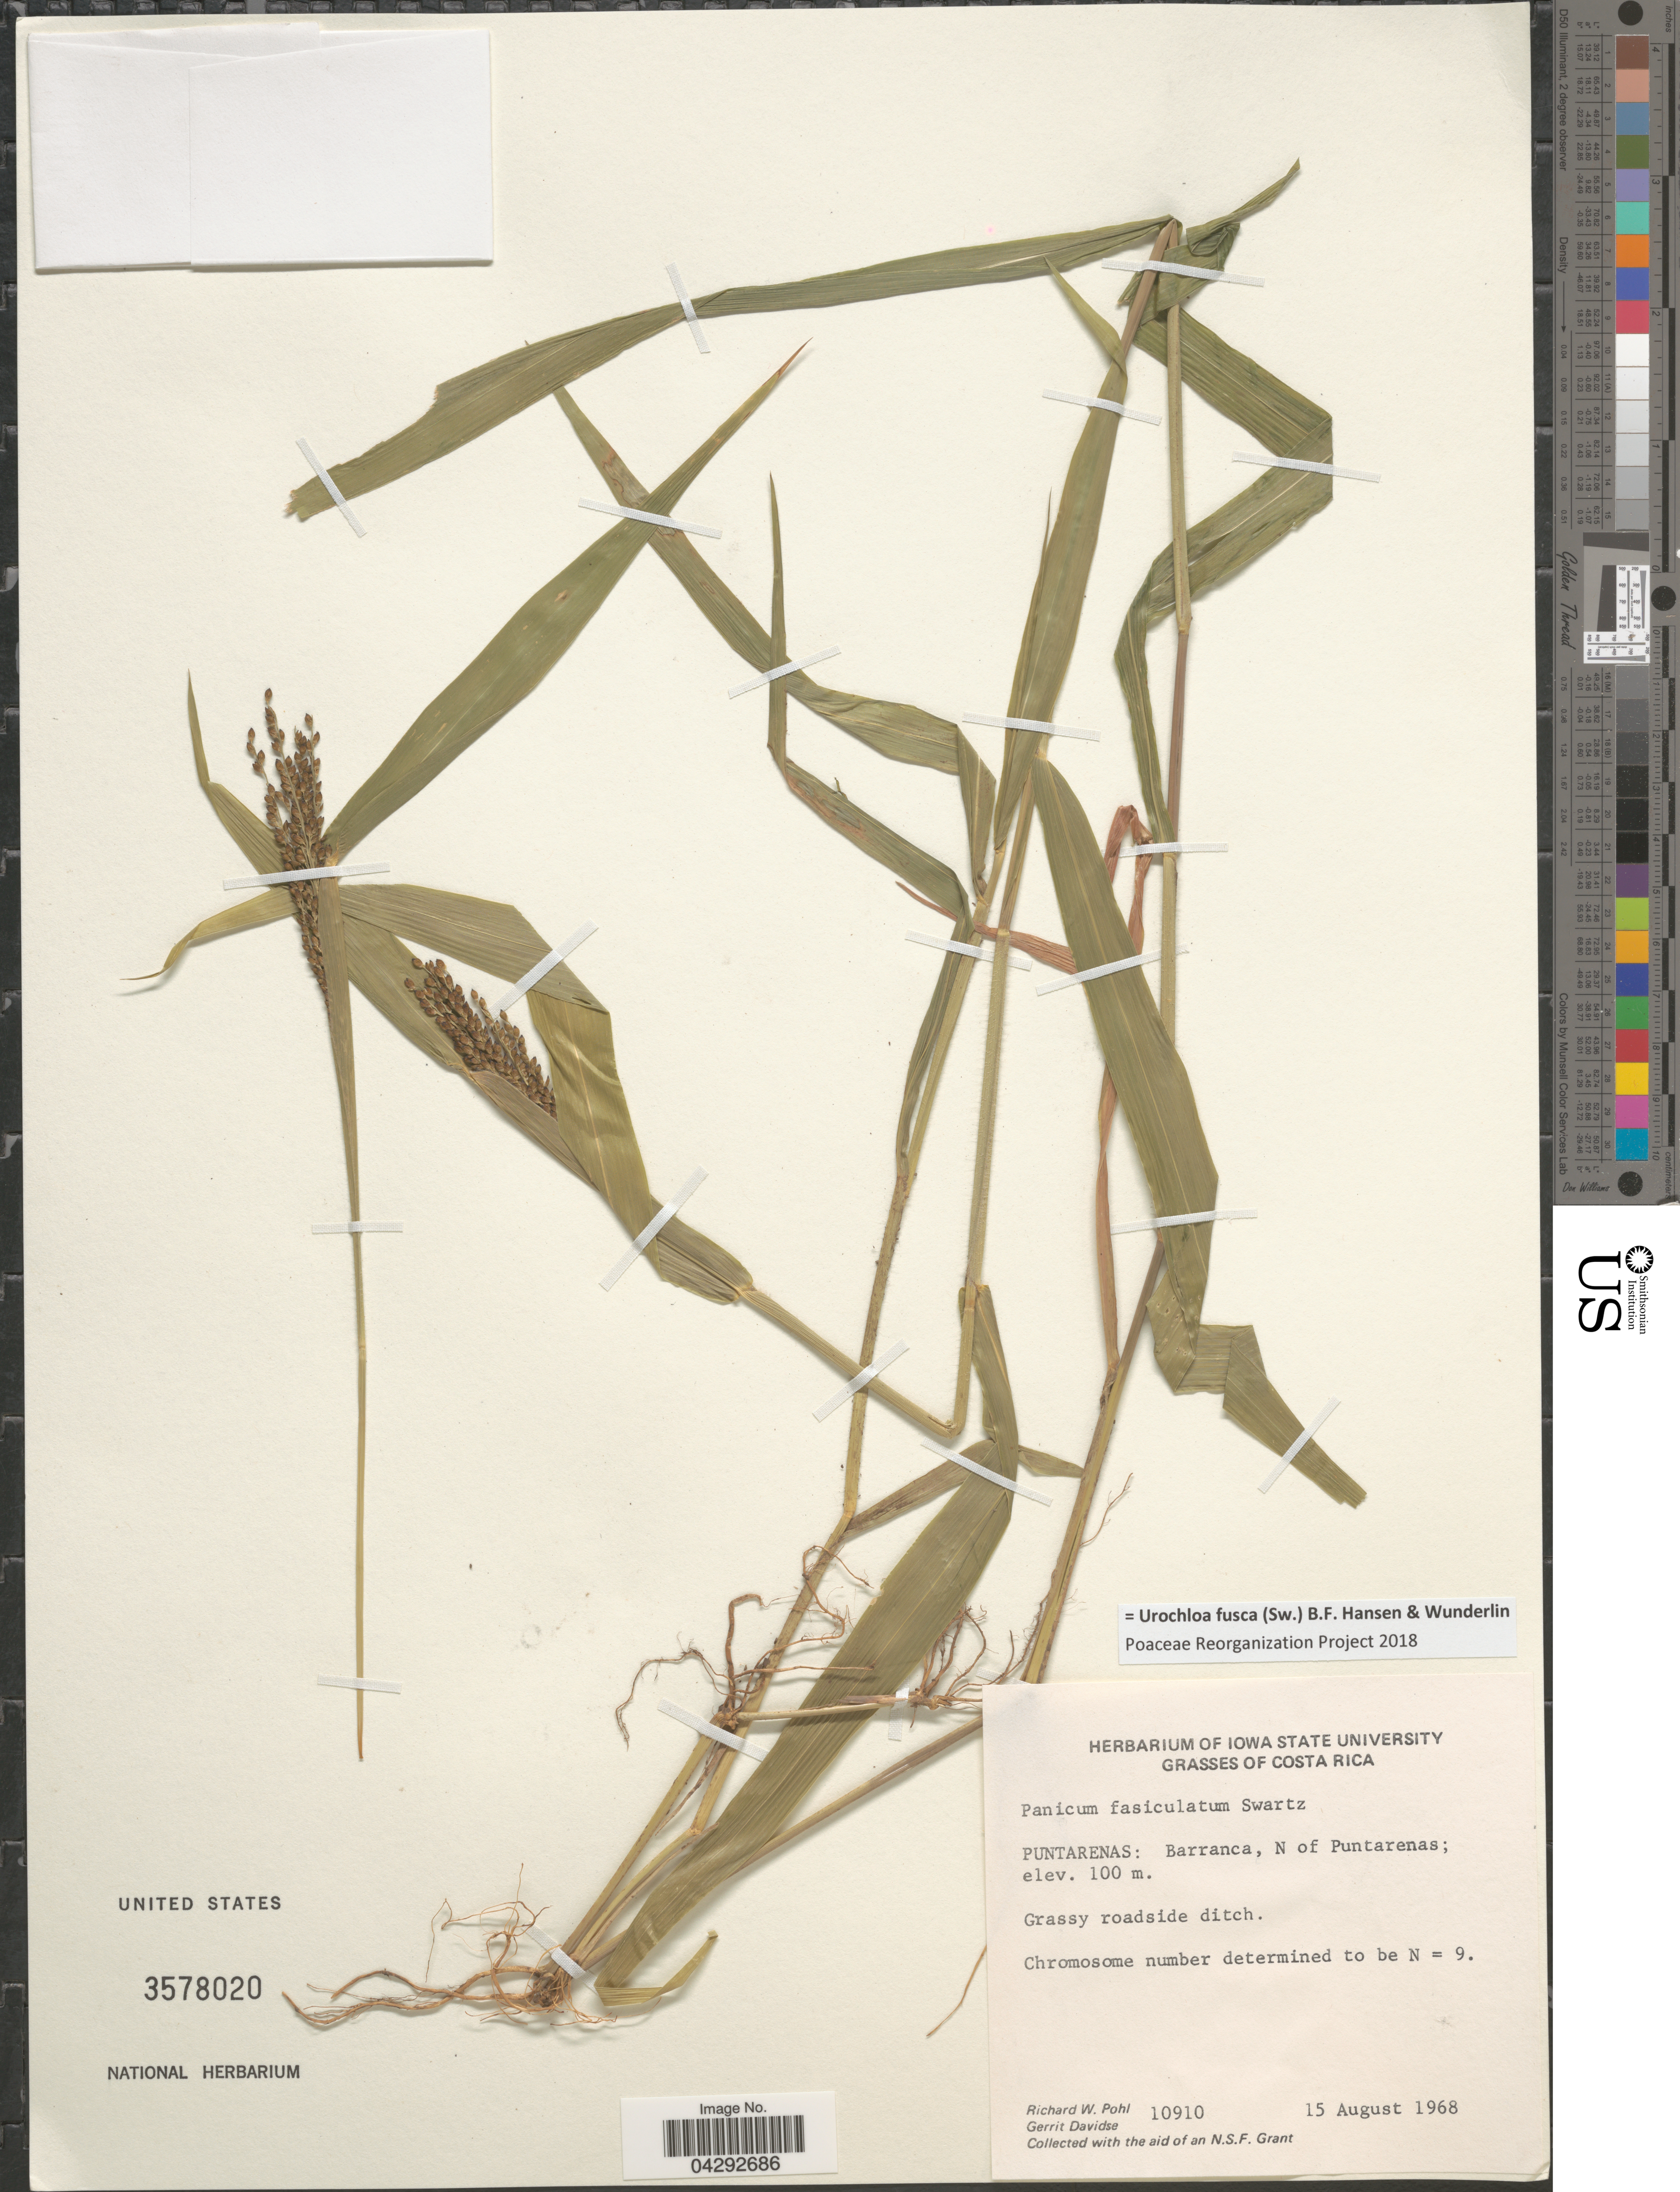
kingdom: Plantae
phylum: Tracheophyta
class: Liliopsida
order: Poales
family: Poaceae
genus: Urochloa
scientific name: Urochloa fusca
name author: (Sw.) B.F. Hansen & Wunderlin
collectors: R. W. Pohl & G. Davidse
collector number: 10910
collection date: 1968-08-15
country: Costa Rica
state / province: Puntarenas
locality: Barranca, N of Puntarenas.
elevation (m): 100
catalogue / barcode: US 3578020